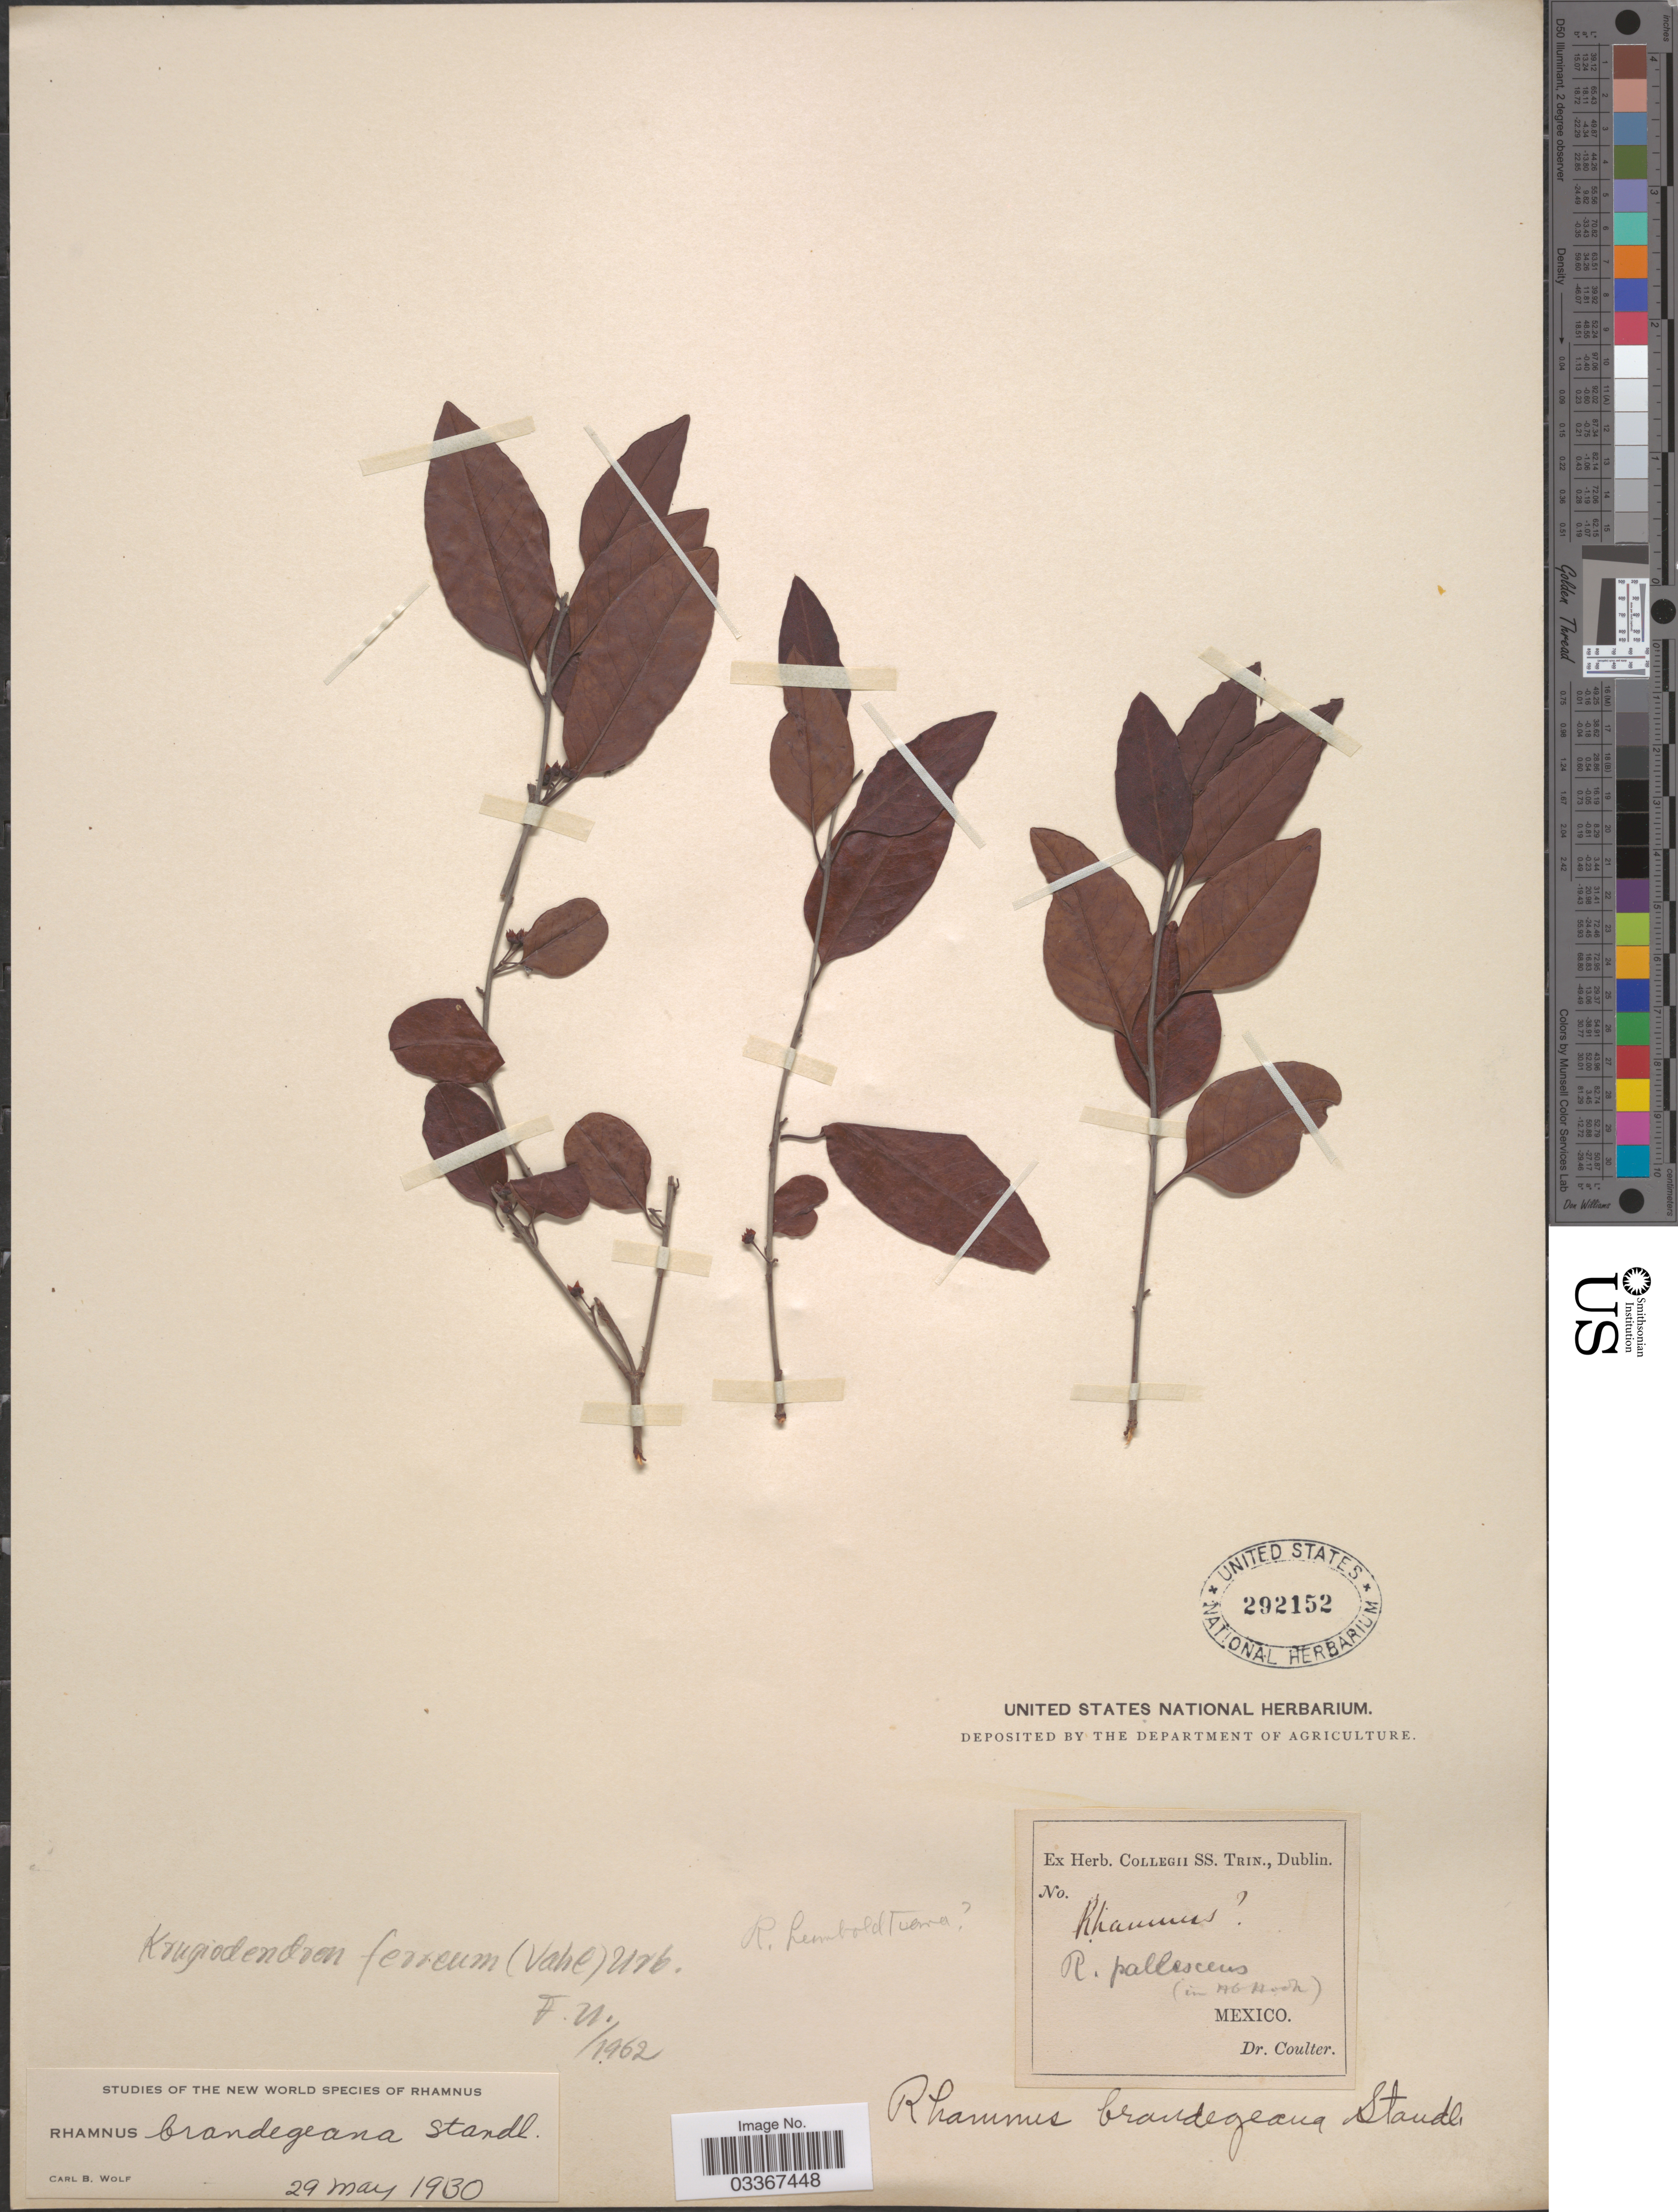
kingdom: Plantae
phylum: Tracheophyta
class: Magnoliopsida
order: Rosales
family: Rhamnaceae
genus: Krugiodendron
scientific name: Krugiodendron ferreum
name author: (Vahl) Urb.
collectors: Coulter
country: Mexico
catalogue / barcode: US 292152